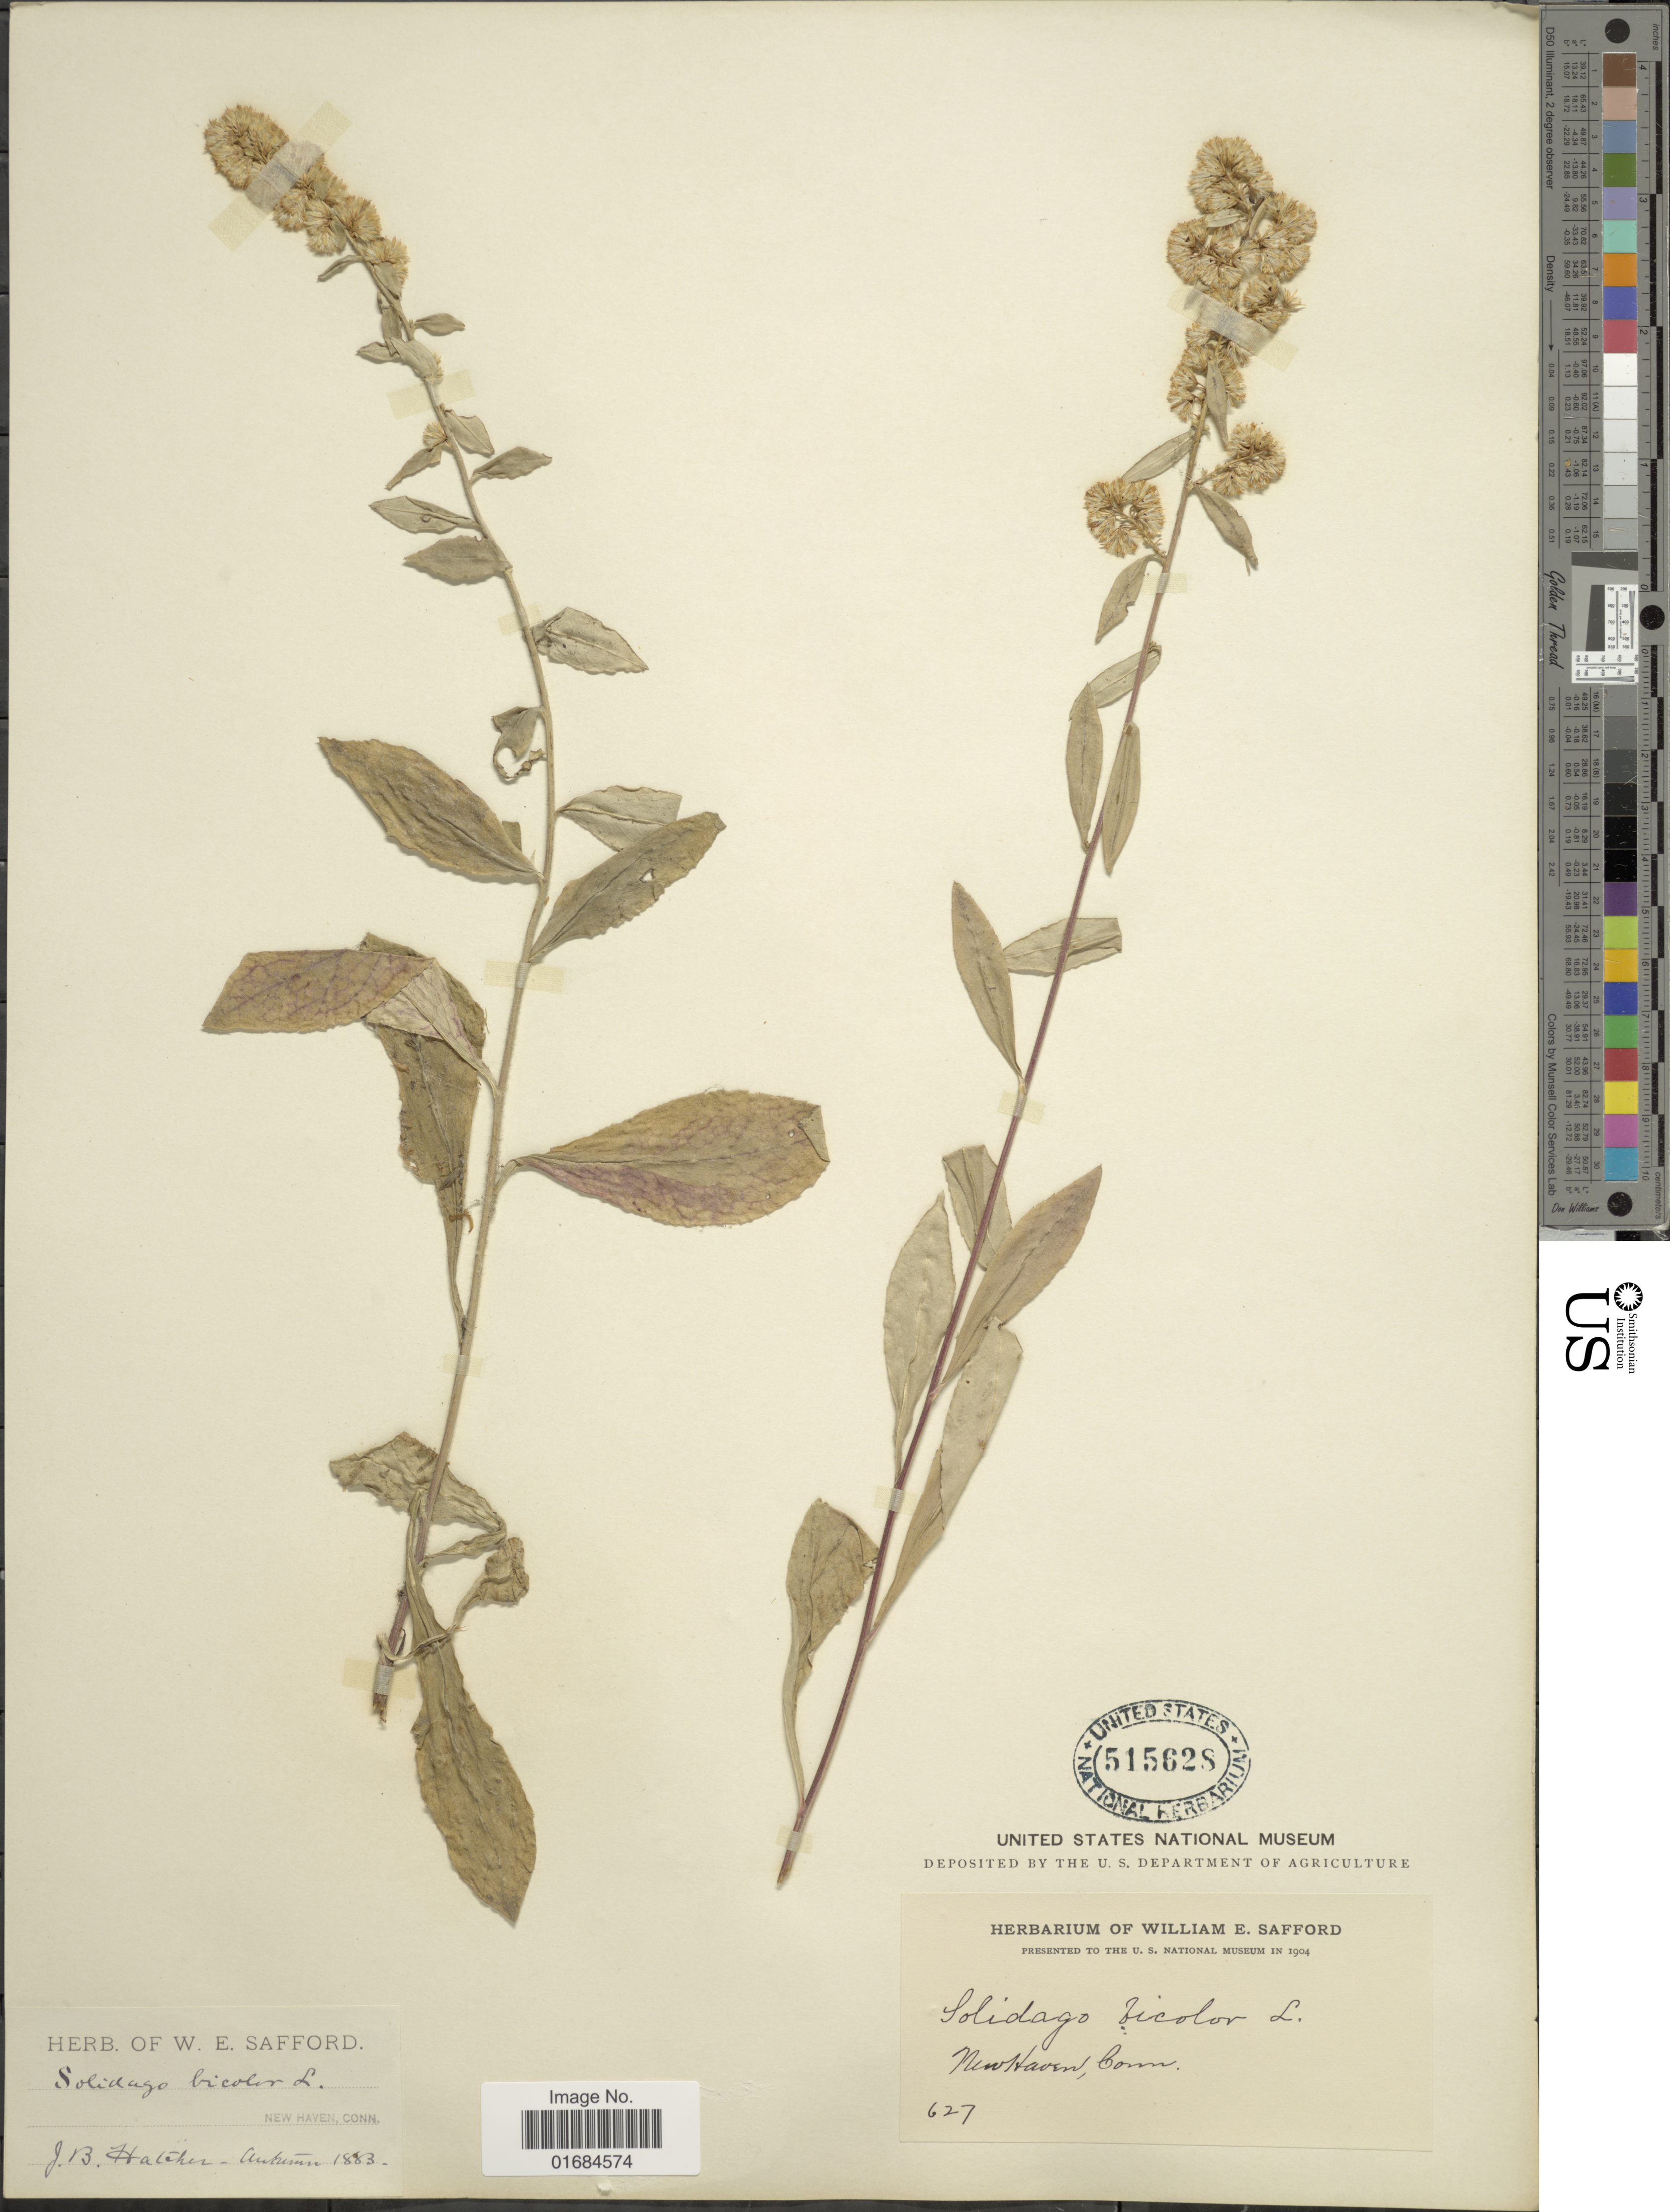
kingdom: Plantae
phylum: Tracheophyta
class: Magnoliopsida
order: Asterales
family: Asteraceae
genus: Solidago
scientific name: Solidago bicolor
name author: L.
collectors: J. Halcter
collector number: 627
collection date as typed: Autum 1883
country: United States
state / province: Connecticut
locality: New Haven.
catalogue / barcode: US 515628